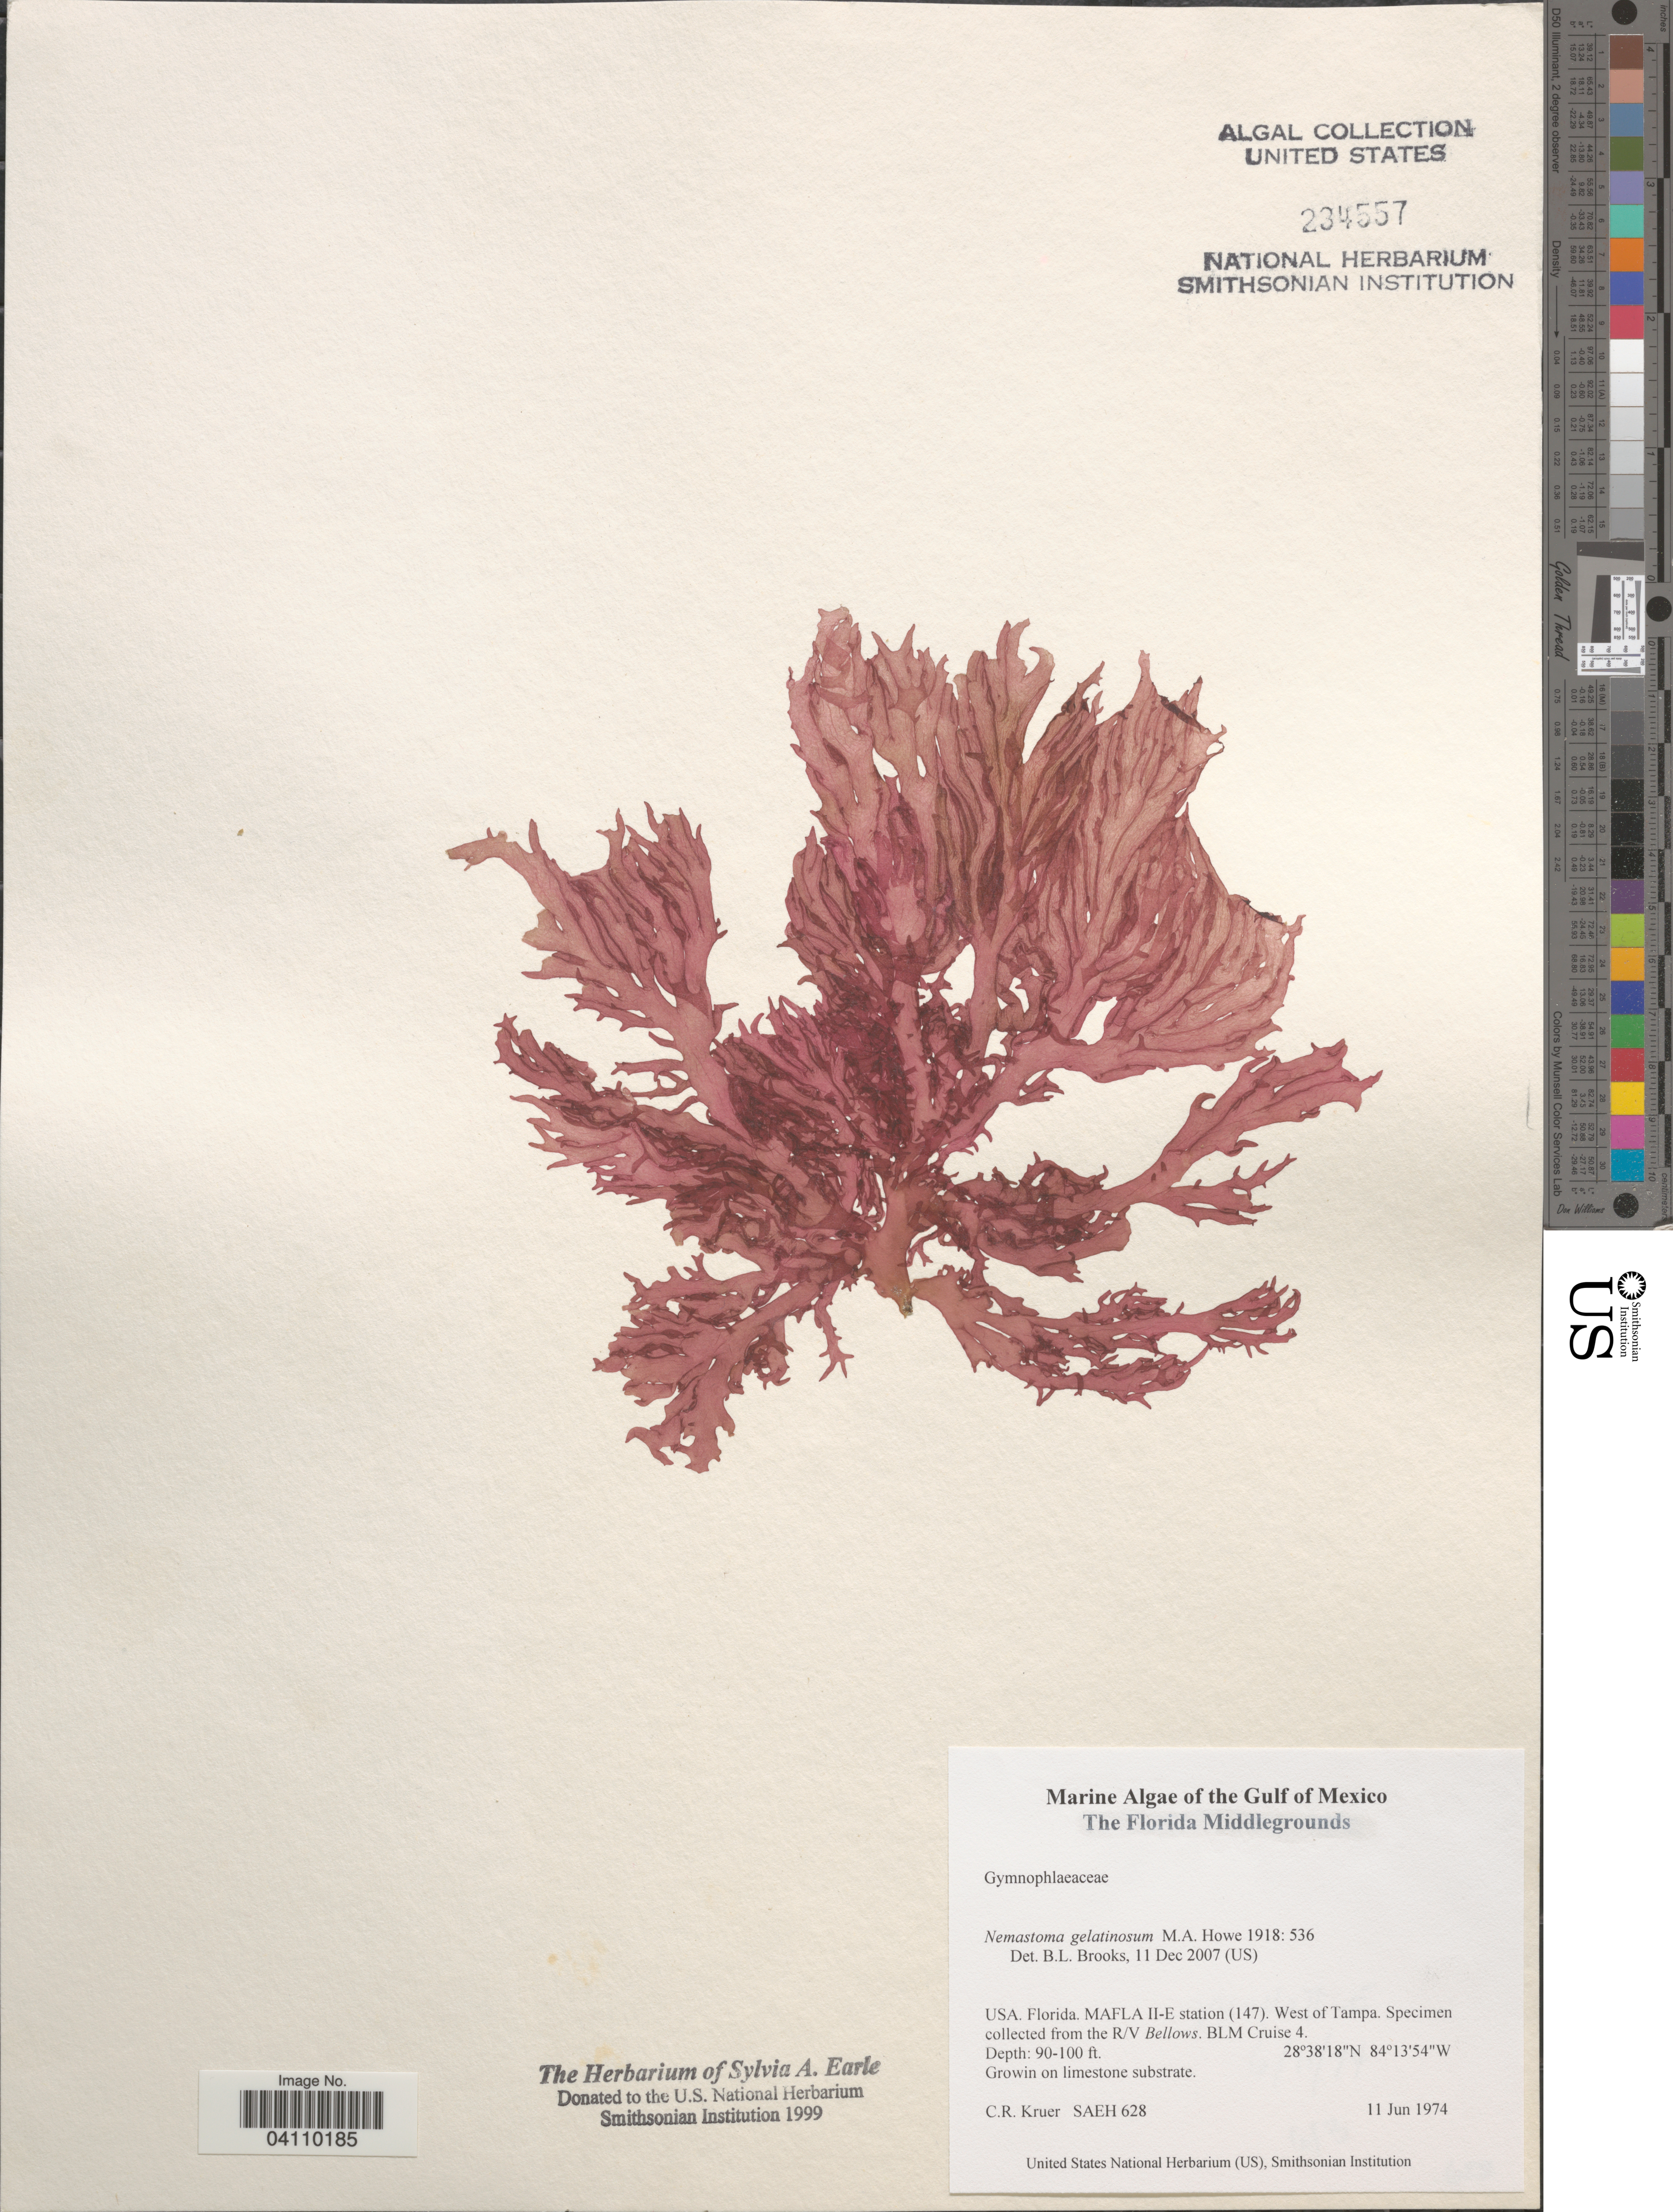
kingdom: Plantae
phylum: Rhodophyta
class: Florideophyceae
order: Nemastomatales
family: Nemastomataceae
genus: Platoma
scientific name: Platoma gelatinosum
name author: (Howe) Schneider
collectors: C. Kruer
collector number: SAEH628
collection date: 1974-06-11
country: United States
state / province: Florida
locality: The Gulf of Mexico. The Florida Middlegrounds. MAFLA II-E station (147). West of Tampa. The R/V Bellows. BLM Cruise 4.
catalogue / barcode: US 234557